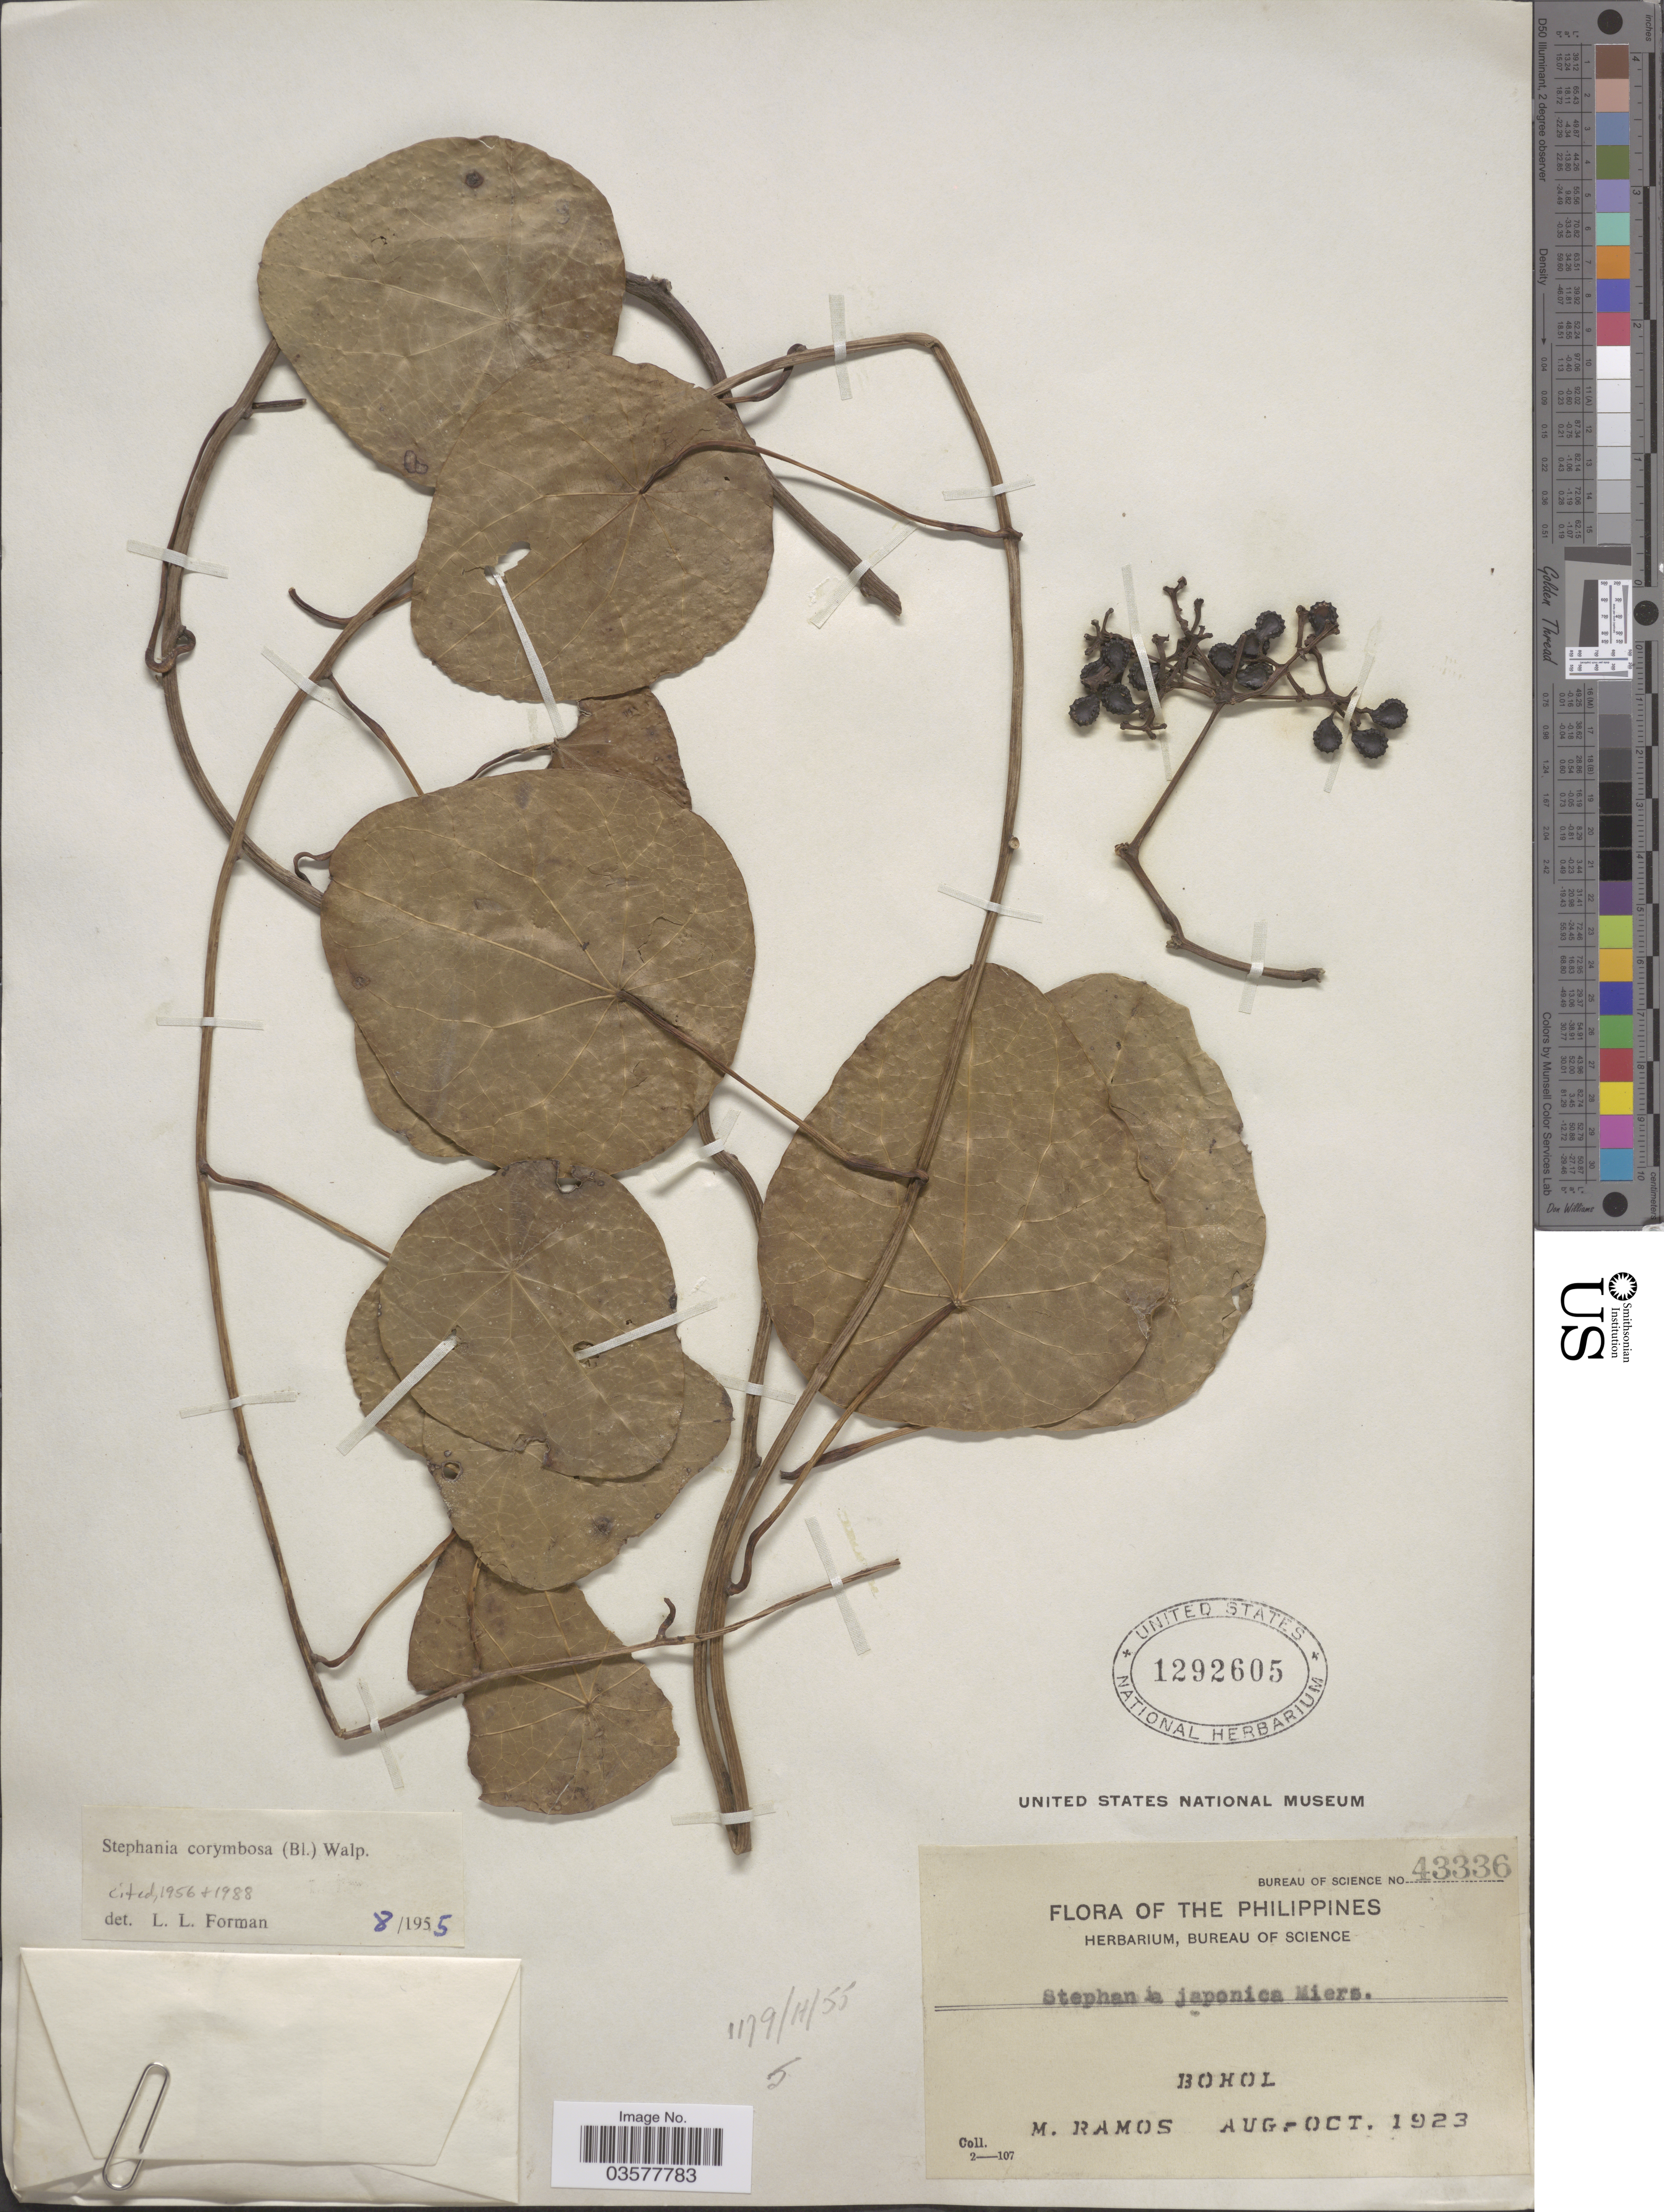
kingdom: Plantae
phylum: Tracheophyta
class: Magnoliopsida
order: Ranunculales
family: Menispermaceae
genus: Stephania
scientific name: Stephania corymbosa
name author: (Blume) Walp.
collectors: M. Ramos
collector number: Bureau of Science 43336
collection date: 1923-08/1923-10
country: Philippines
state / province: Central Visayas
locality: Bohol.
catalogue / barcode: US 1292605